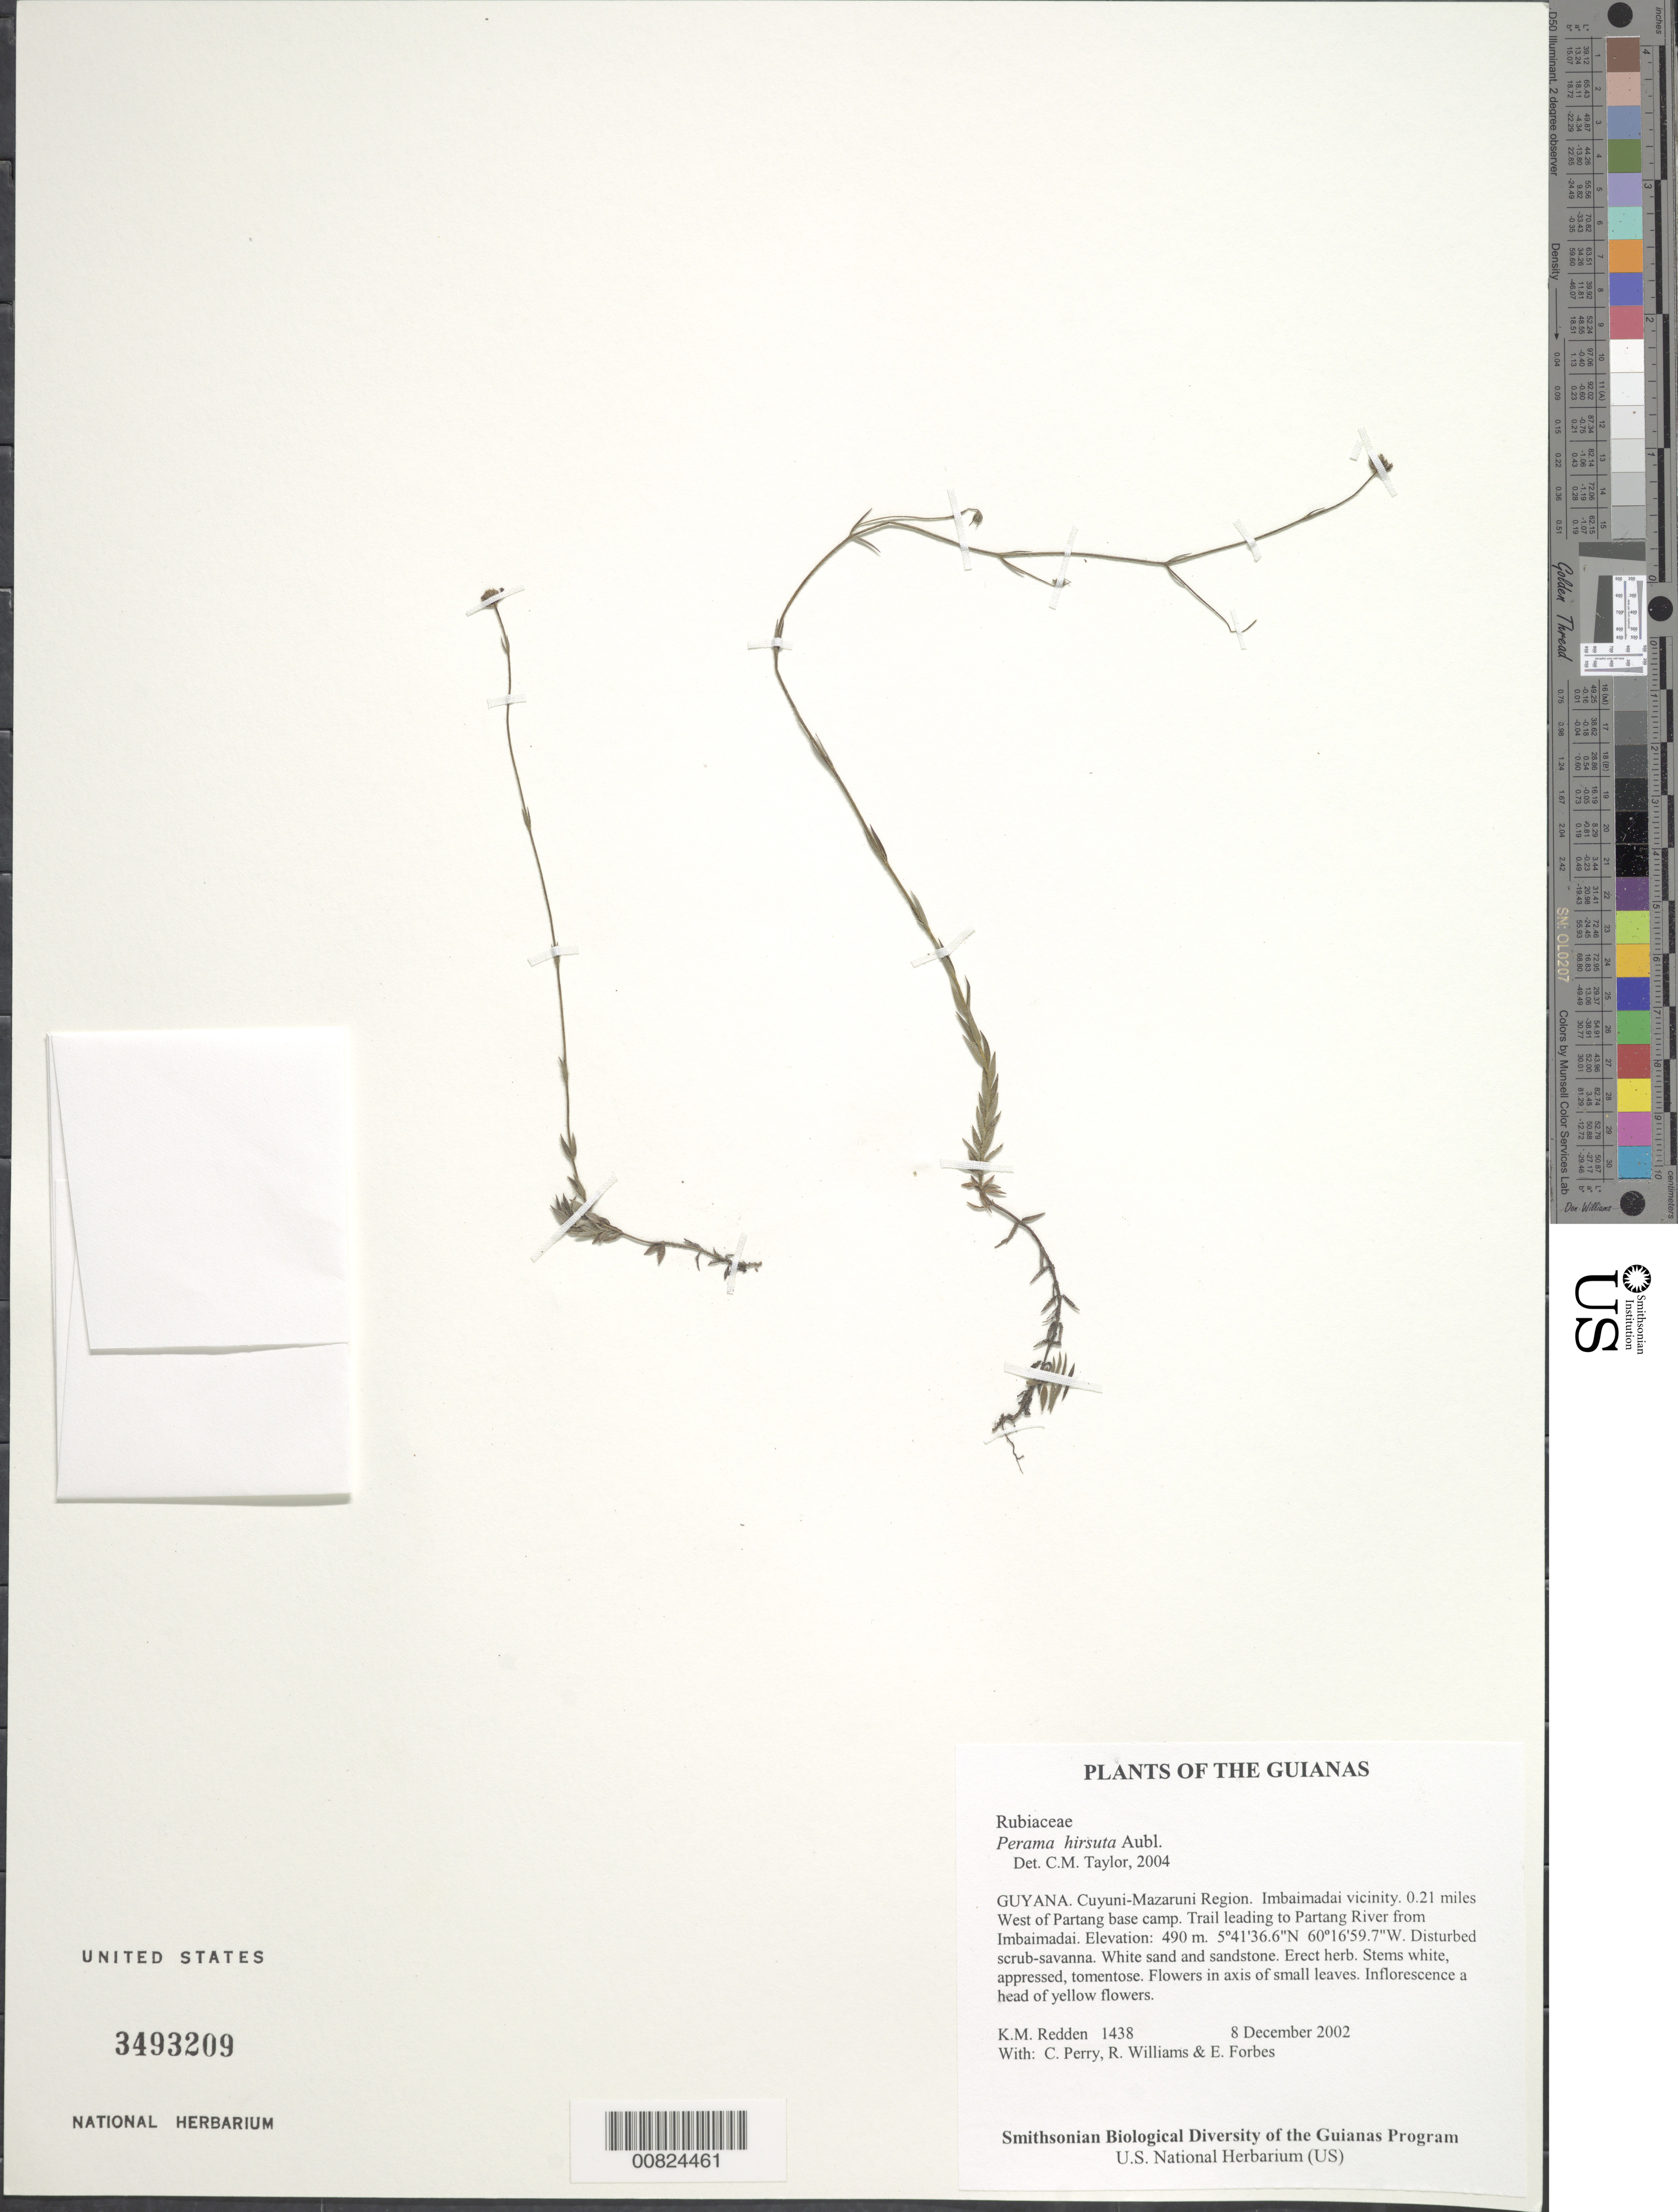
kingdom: Plantae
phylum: Tracheophyta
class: Magnoliopsida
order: Gentianales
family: Rubiaceae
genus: Perama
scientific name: Perama hirsuta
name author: Aubl.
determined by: Taylor, Charlotte M.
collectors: K. M. Redden, C. Perry, R. Williams & E. Forbes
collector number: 1438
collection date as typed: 8 December 2002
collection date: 2002-12-08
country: Guyana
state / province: Cuyuni-Mazaruni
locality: Imbaimadai vicinity. 0.21 miles West of Partang base camp. Trail leading to Partang River from Imbaimadai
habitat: Disturbed scrub-savanna. White sand and sandstone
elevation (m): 490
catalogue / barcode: US 3493209